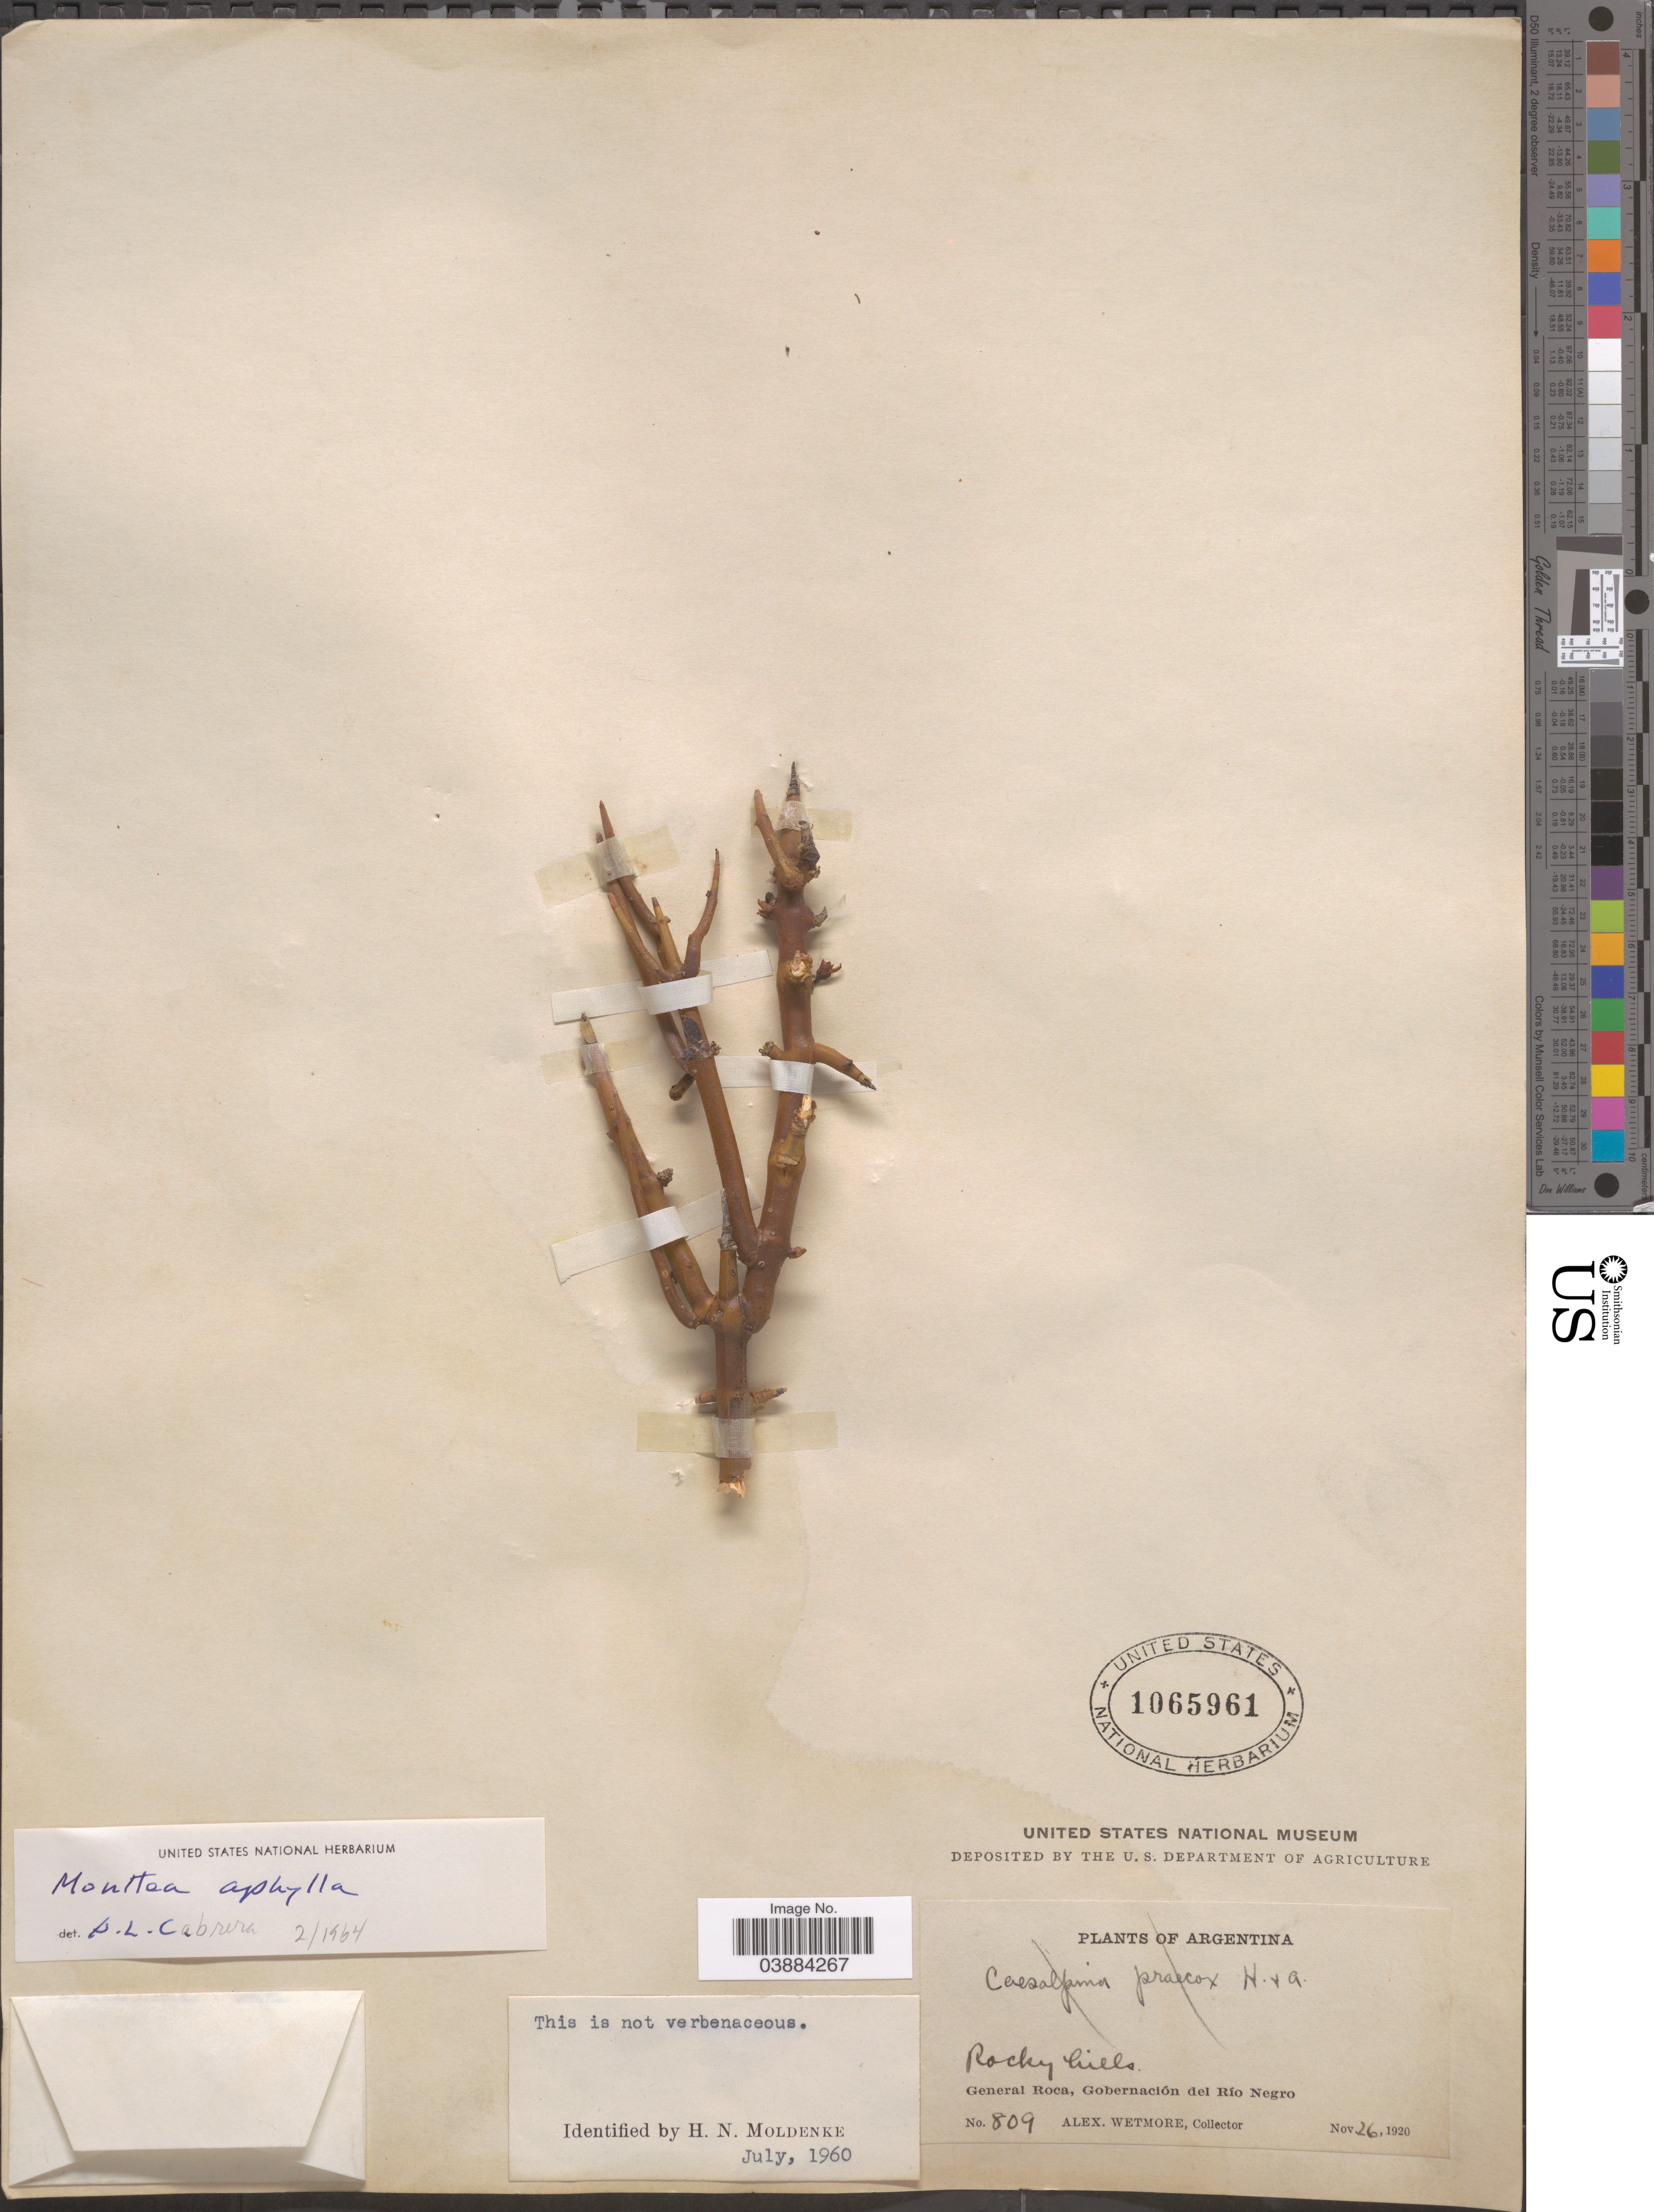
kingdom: Plantae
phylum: Tracheophyta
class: Magnoliopsida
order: Lamiales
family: Plantaginaceae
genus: Monttea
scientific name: Monttea aphylla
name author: (Miers) Benth. & Hook. f.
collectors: A. Wetmore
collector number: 809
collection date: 1920-11-26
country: Argentina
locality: General Roca, Gobernación del Río Negro.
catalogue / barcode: US 1065961